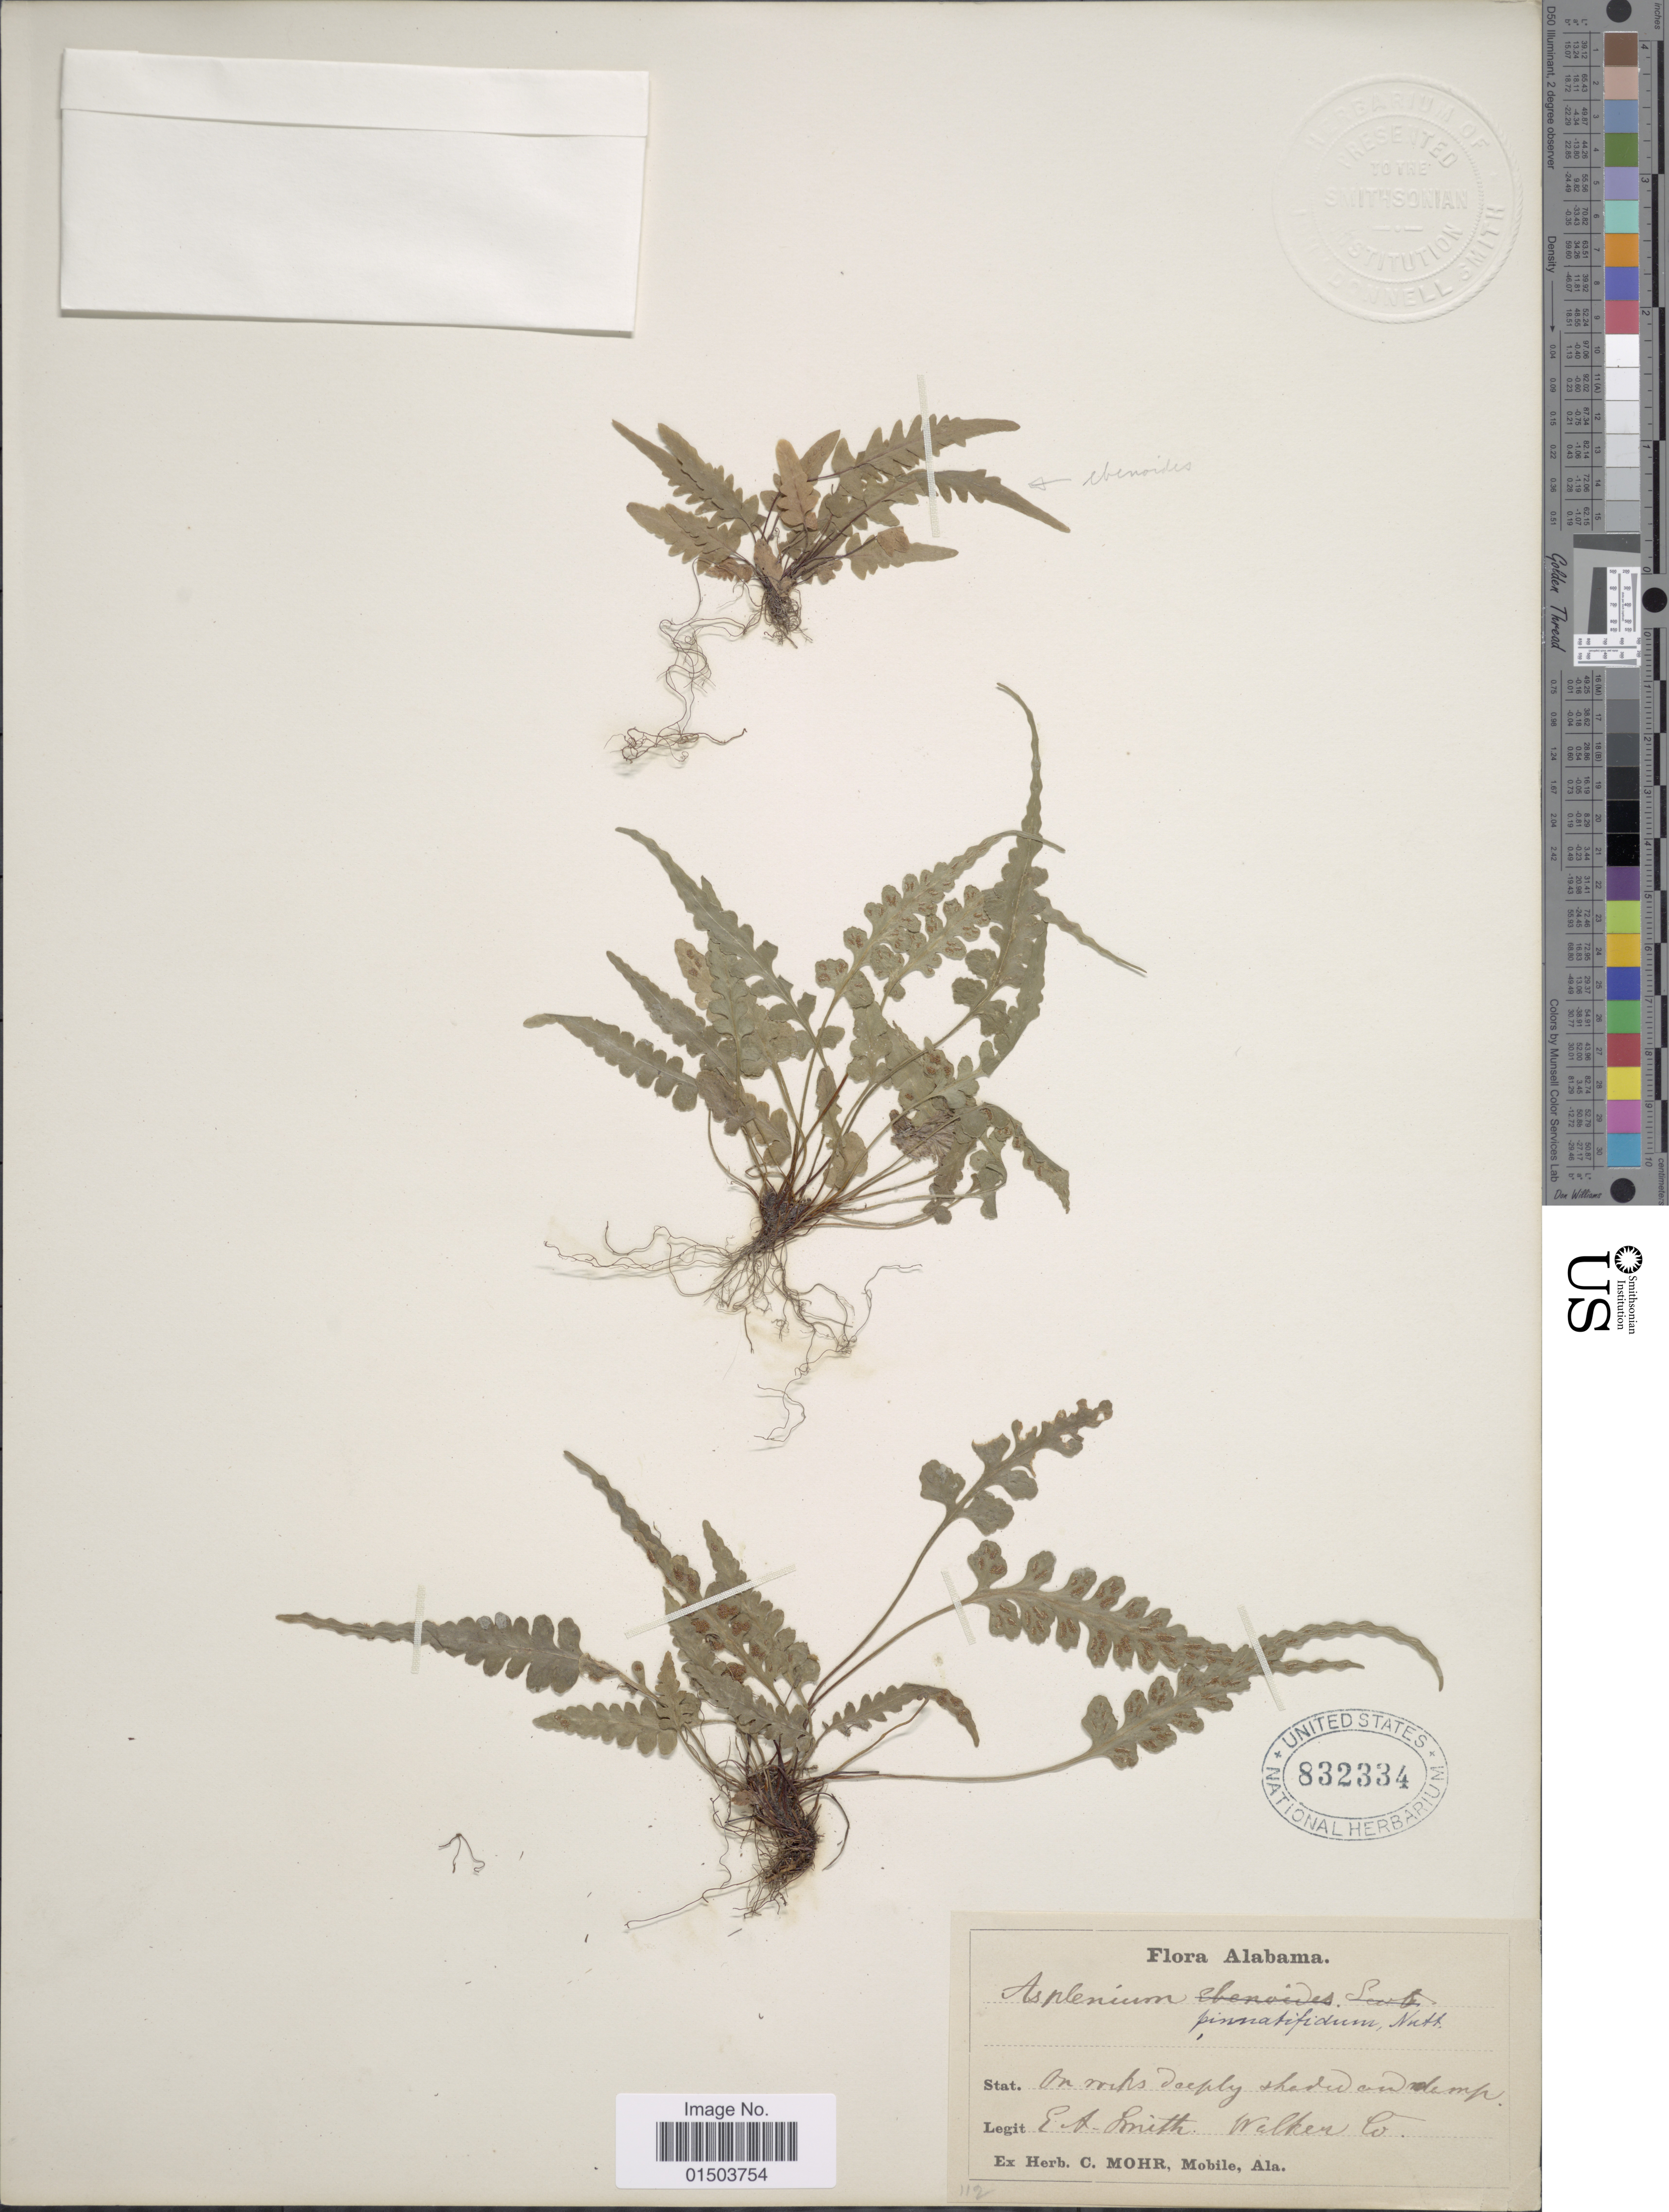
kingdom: Plantae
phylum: Tracheophyta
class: Polypodiopsida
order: Polypodiales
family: Aspleniaceae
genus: Asplenium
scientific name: Asplenium pinnatifidum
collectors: E. A. Smith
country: United States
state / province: Alabama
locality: On rocks deeply shaded and damp. Walker Co.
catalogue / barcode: US 832334